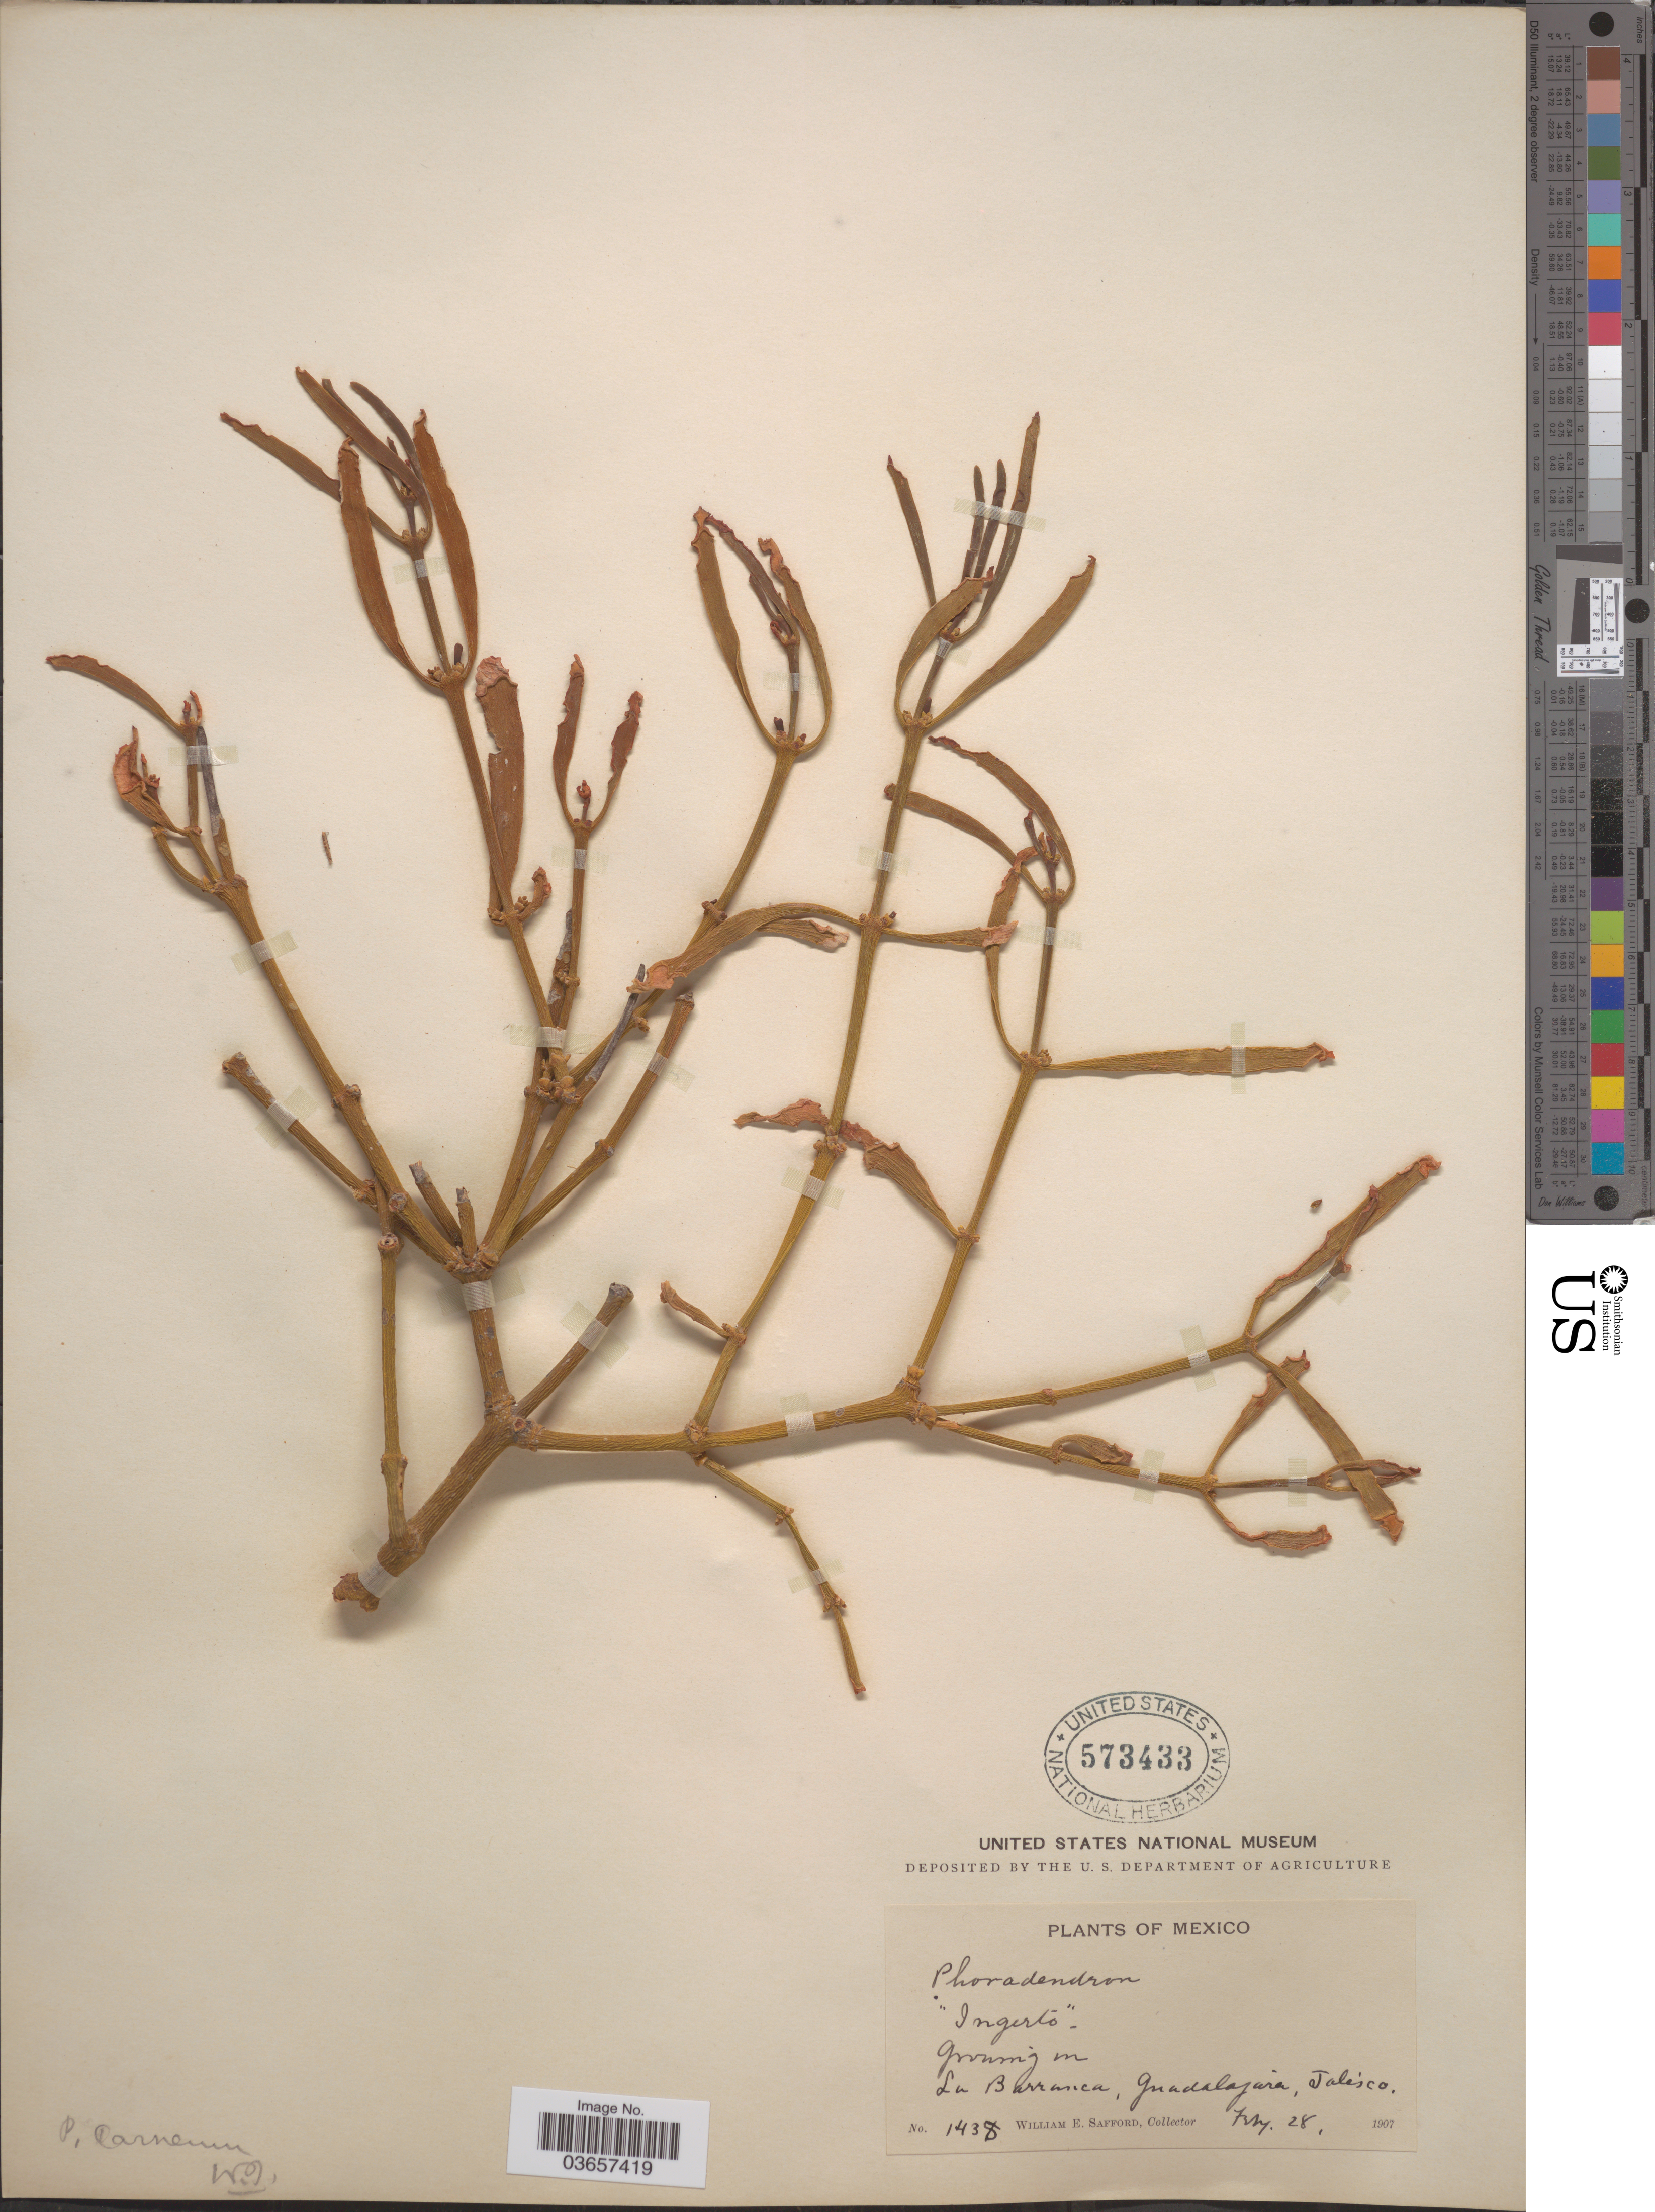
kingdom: Plantae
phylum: Tracheophyta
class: Magnoliopsida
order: Santalales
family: Viscaceae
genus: Phoradendron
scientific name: Phoradendron carneum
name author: Urb.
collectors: W. E. Safford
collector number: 1438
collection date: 1907-02-28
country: Mexico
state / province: Jalisco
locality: La Barranca, Guadalajara.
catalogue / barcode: US 573433